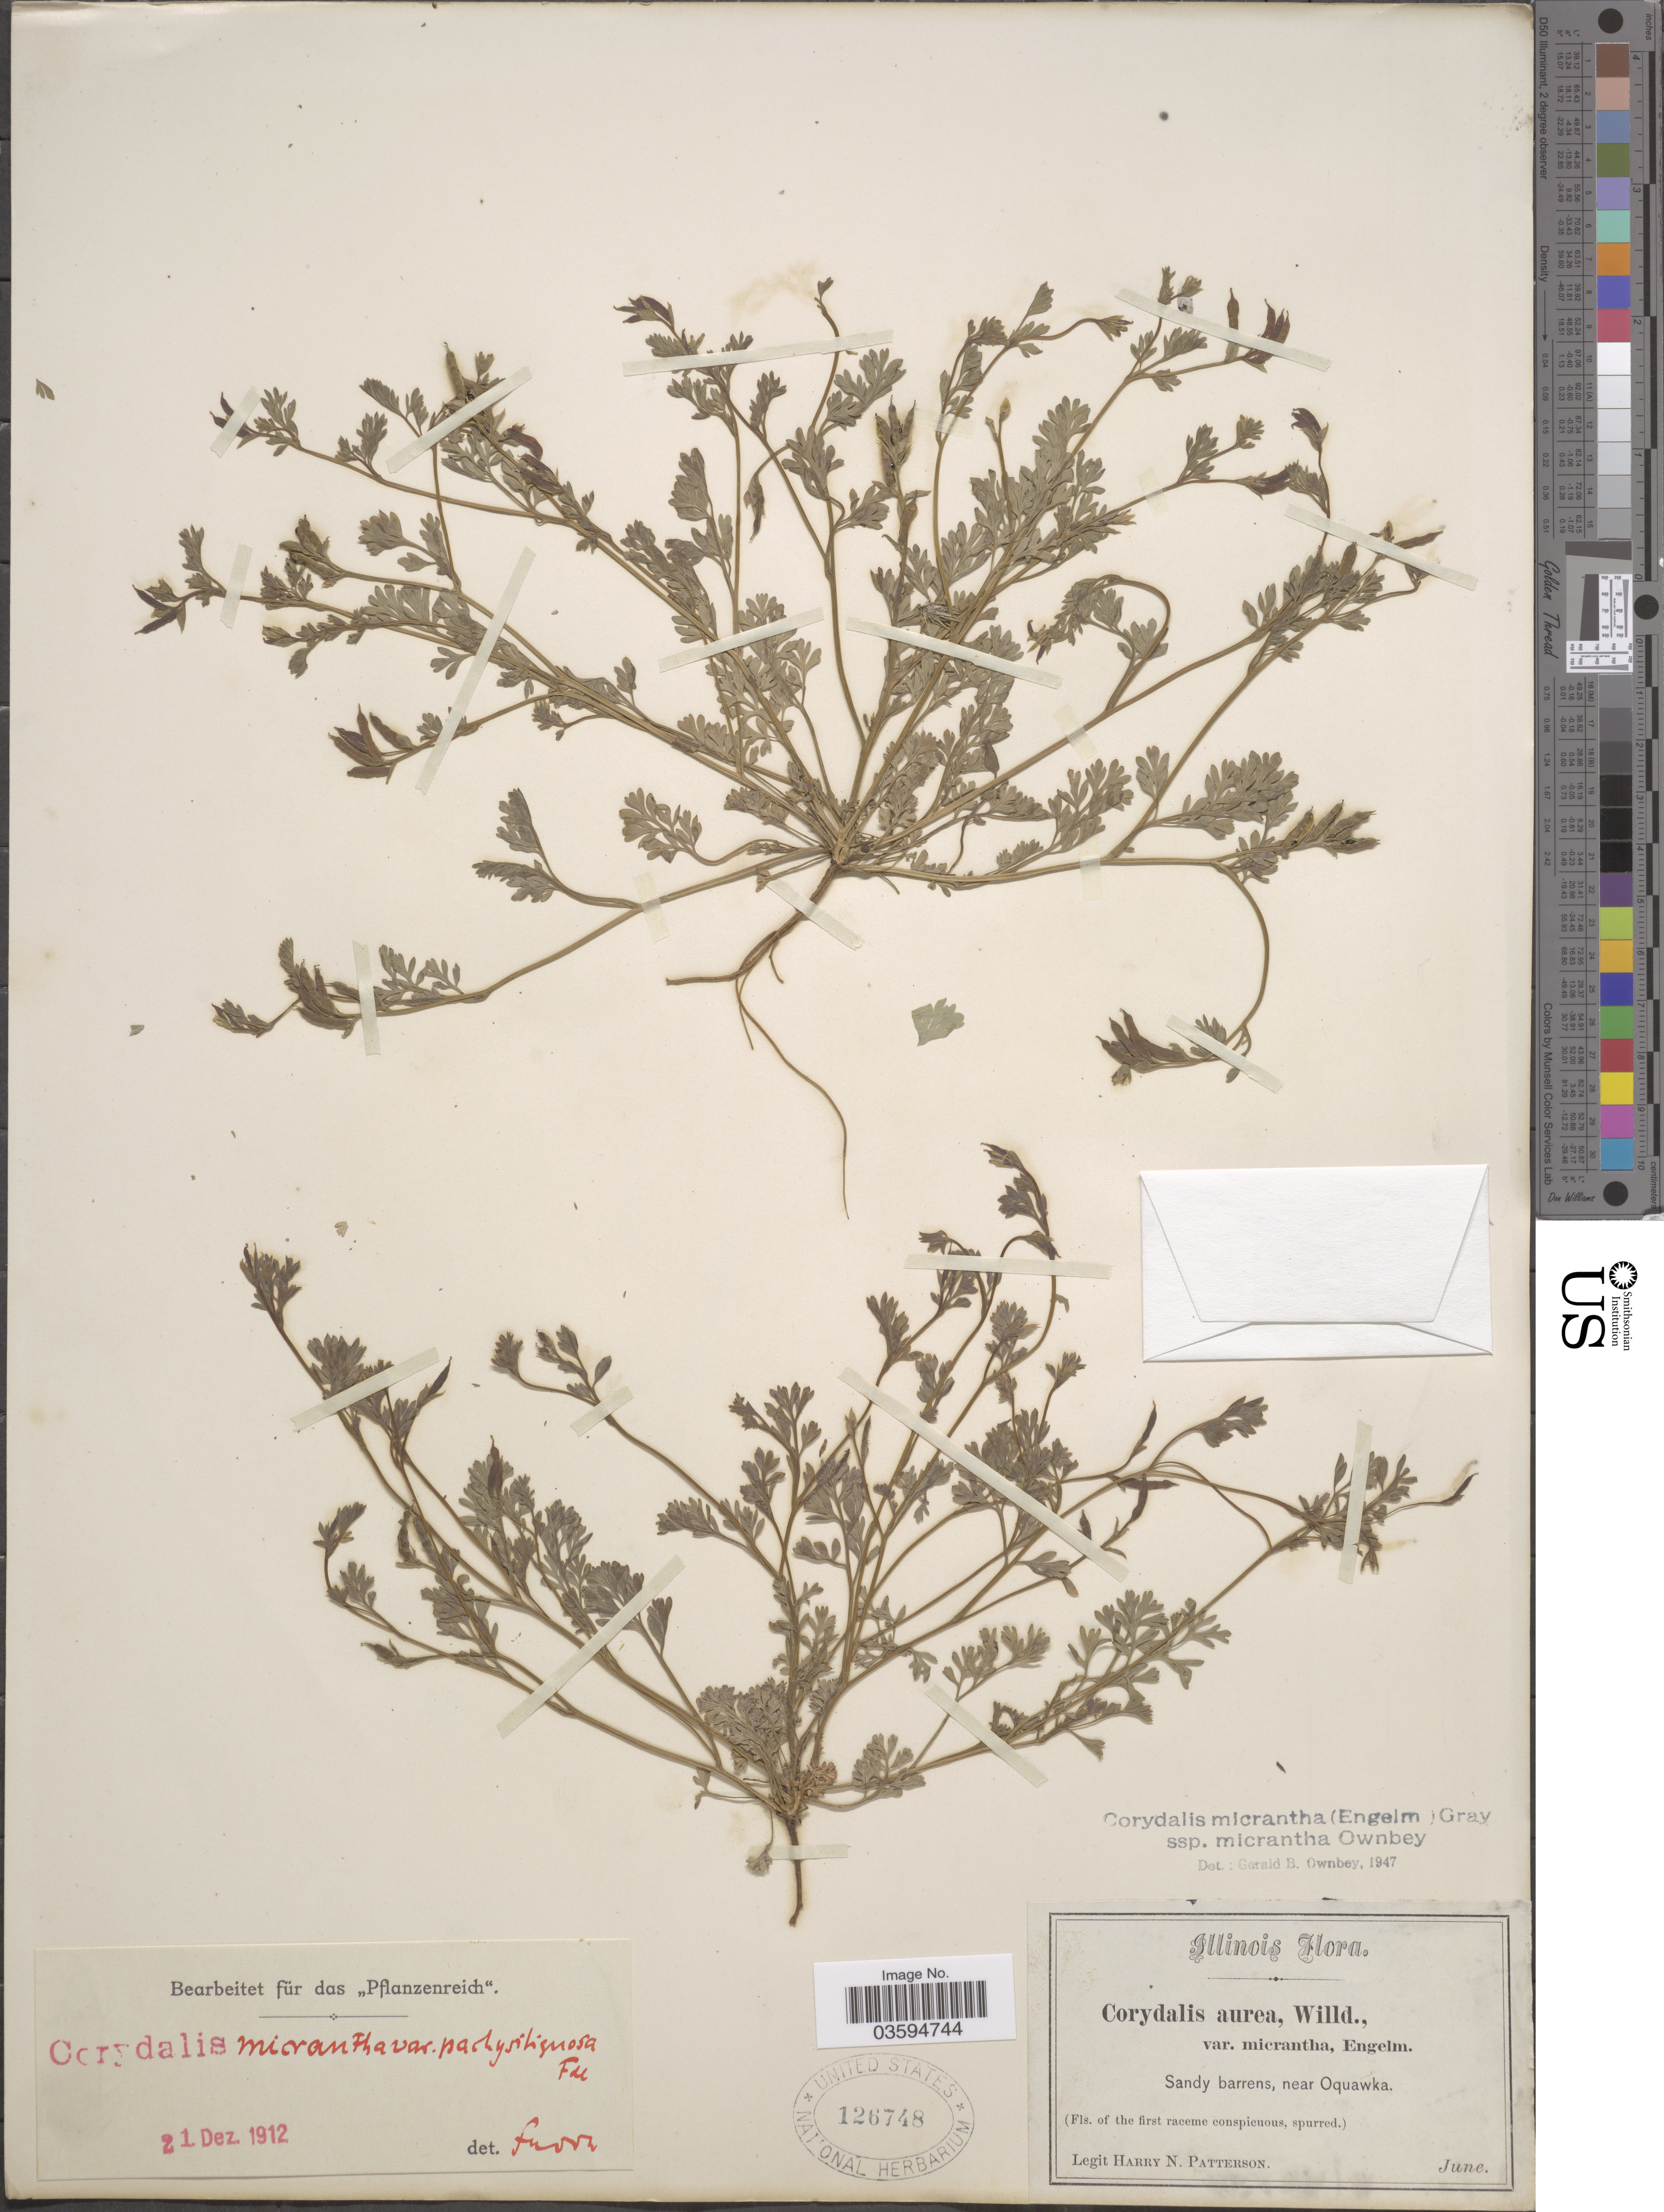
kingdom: Plantae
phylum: Tracheophyta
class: Magnoliopsida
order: Ranunculales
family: Papaveraceae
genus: Corydalis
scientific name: Corydalis micrantha subsp. micrantha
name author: (Engelm. & A. Gray) A. Gray & J.M. Coult.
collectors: H. N. Patterson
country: United States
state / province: Illinois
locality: Sandy barrens, near Oquawka.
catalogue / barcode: US 126748